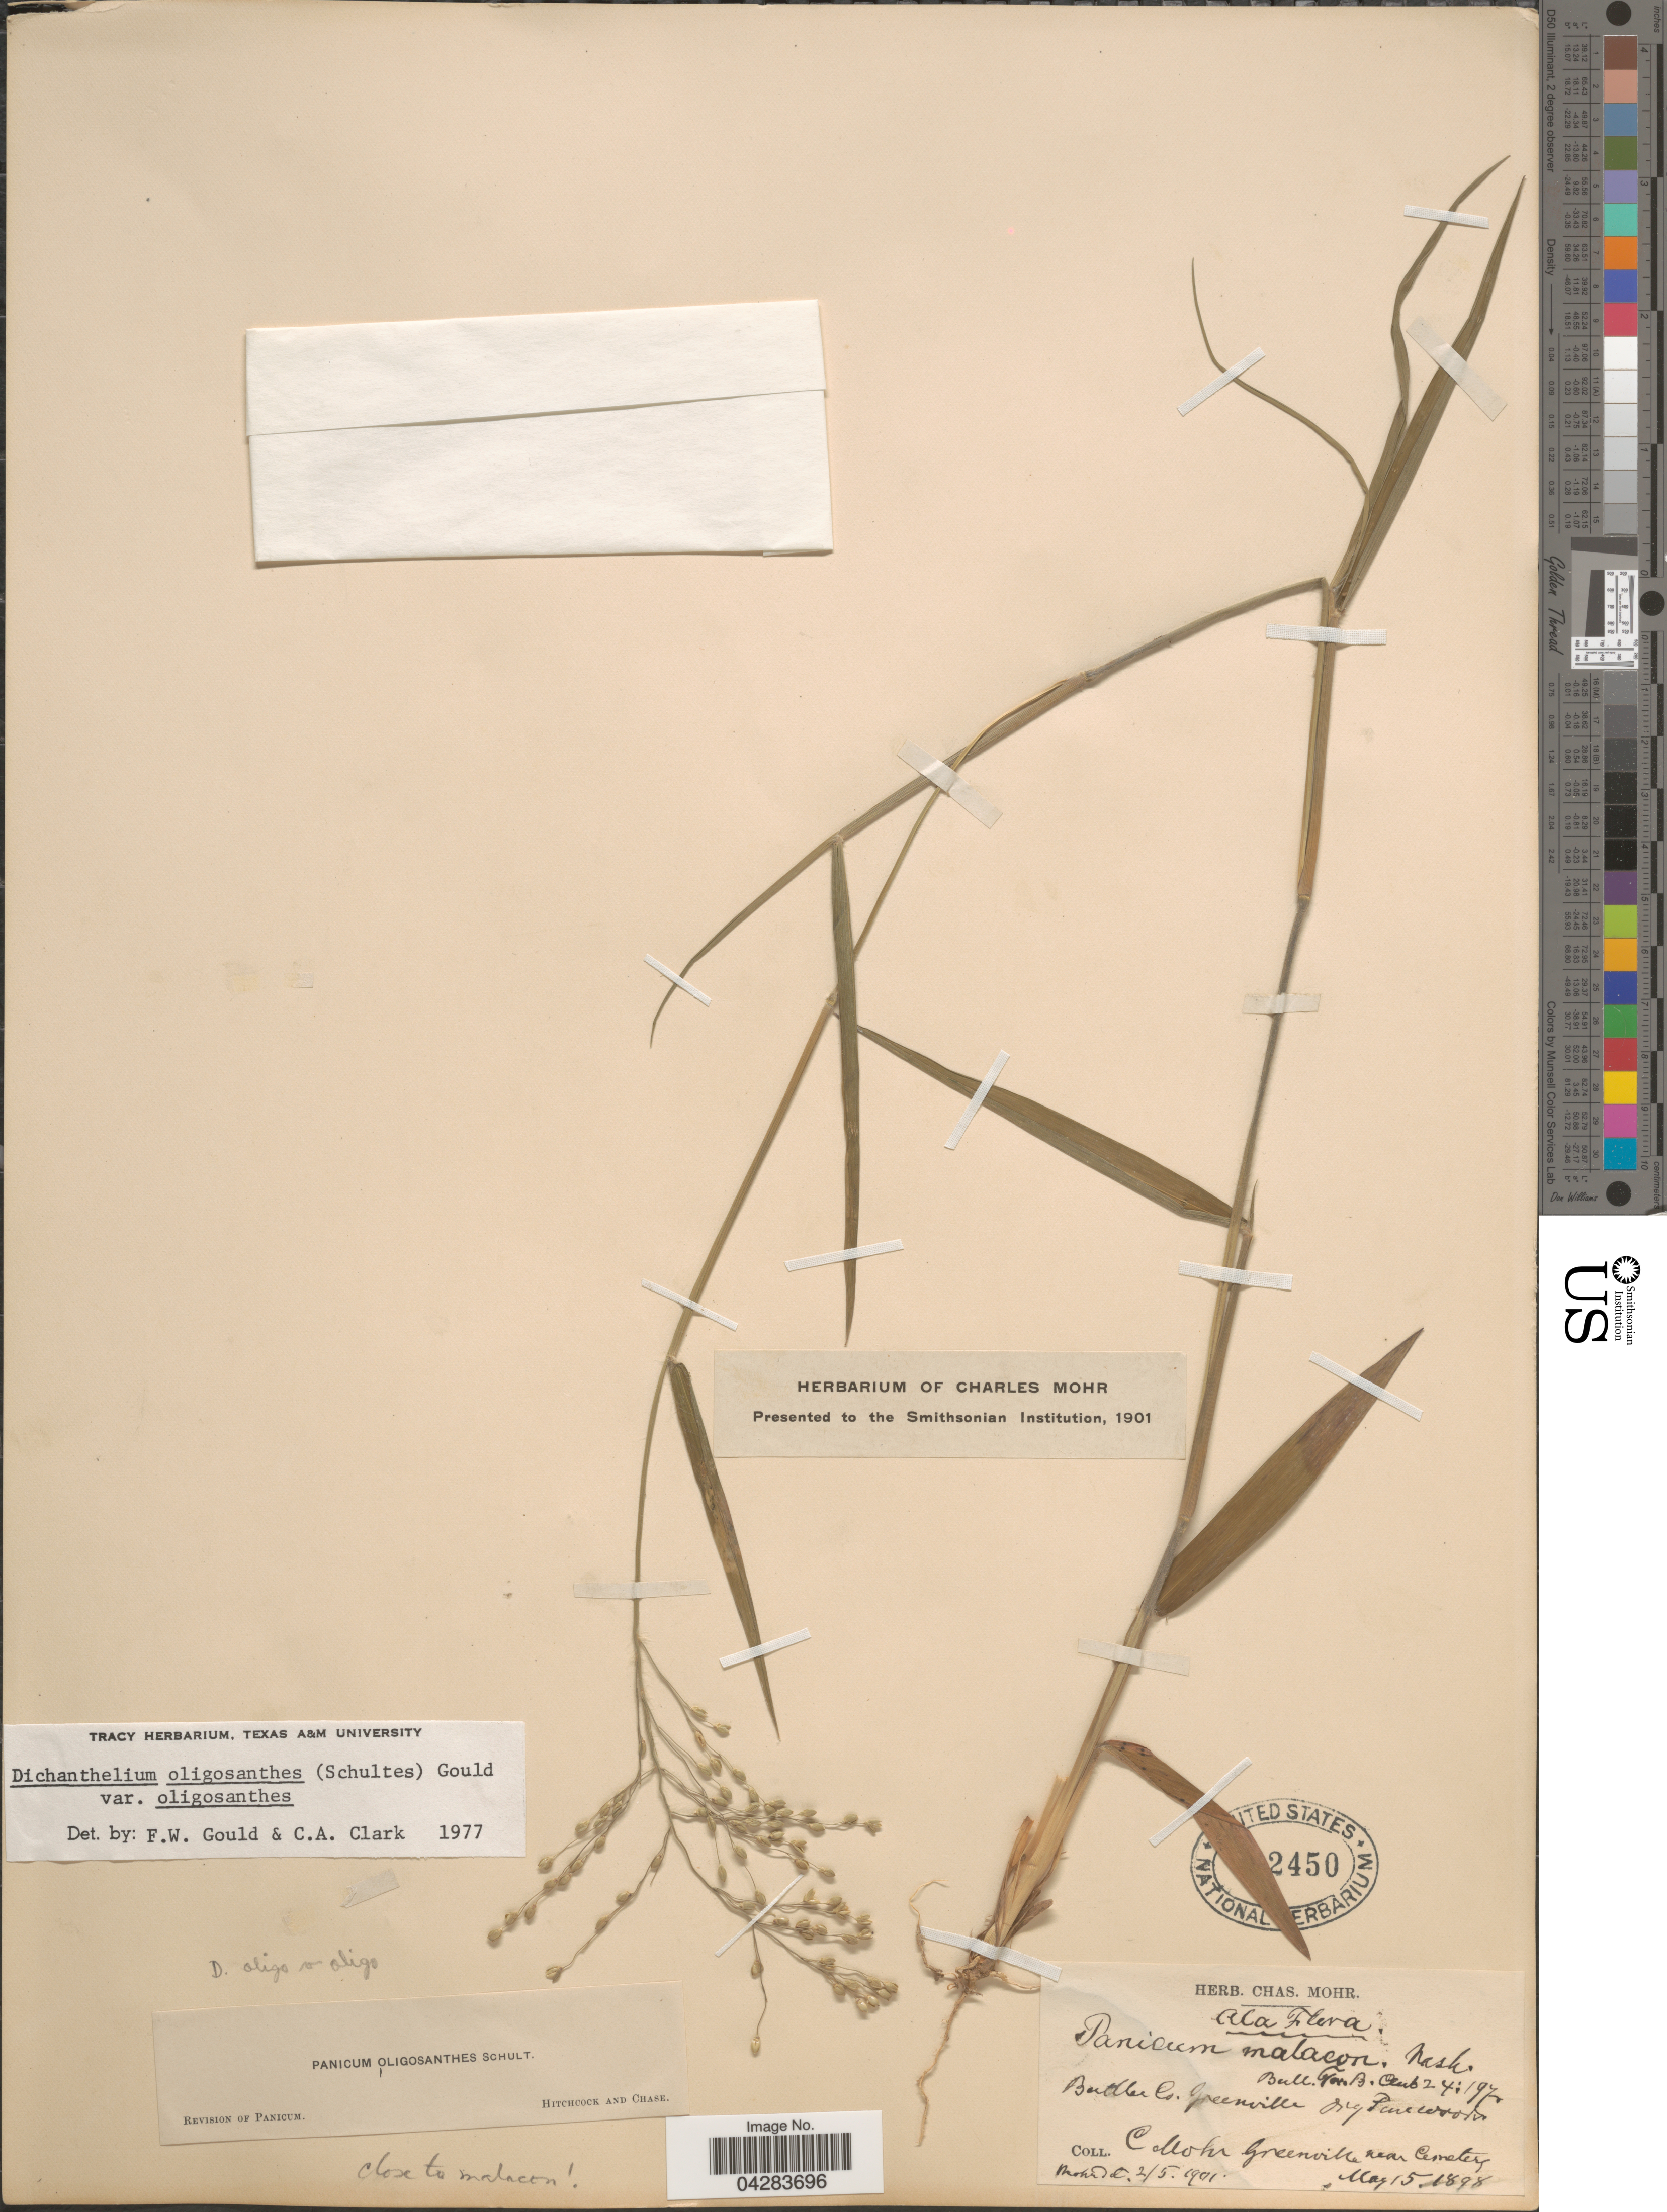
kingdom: Plantae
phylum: Tracheophyta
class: Liliopsida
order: Poales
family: Poaceae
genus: Dichanthelium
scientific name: Dichanthelium oligosanthes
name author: (Schult.) Gould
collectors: Mohr, C. T. (herbarium)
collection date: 1898-05-15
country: United States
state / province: Alabama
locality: Butler Co. Greenville. Greenville near cemetery.